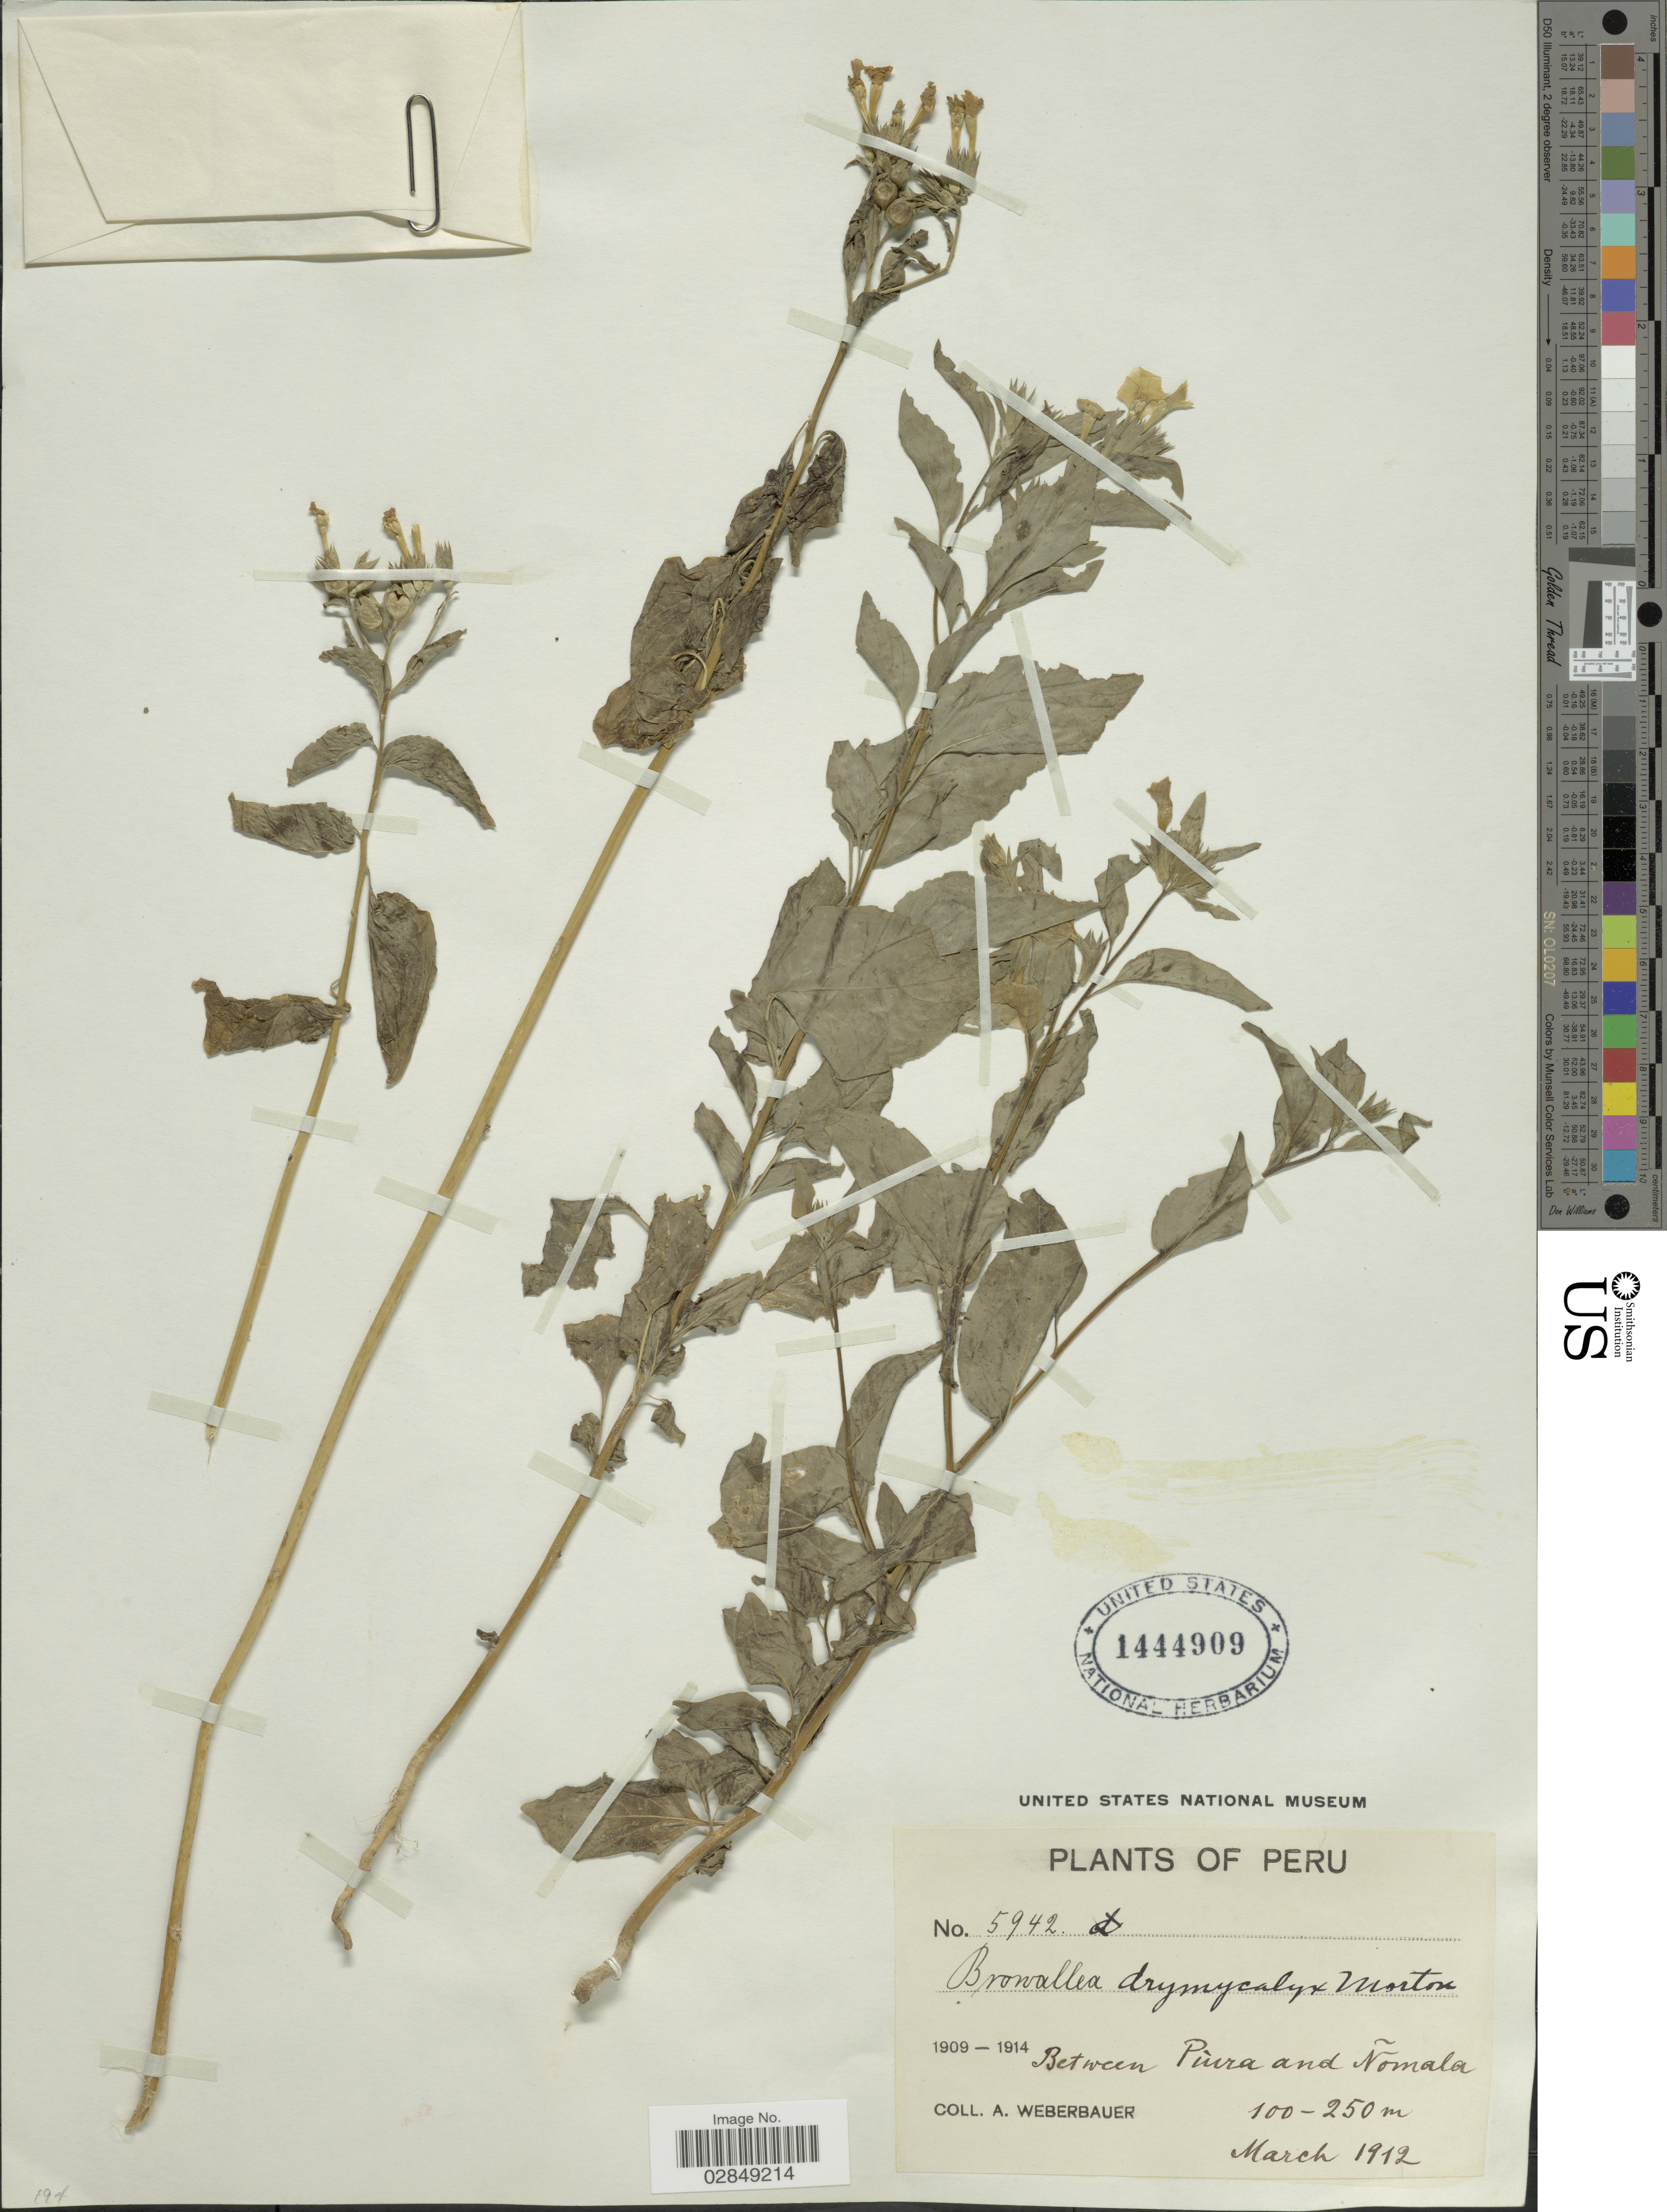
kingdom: Plantae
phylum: Tracheophyta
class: Magnoliopsida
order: Solanales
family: Solanaceae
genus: Browallia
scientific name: Browallia americana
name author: L.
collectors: A. Weberbauer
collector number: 5942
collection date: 1912-03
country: Peru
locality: Between Piura and Ñomala.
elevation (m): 100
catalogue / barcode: US 1444909